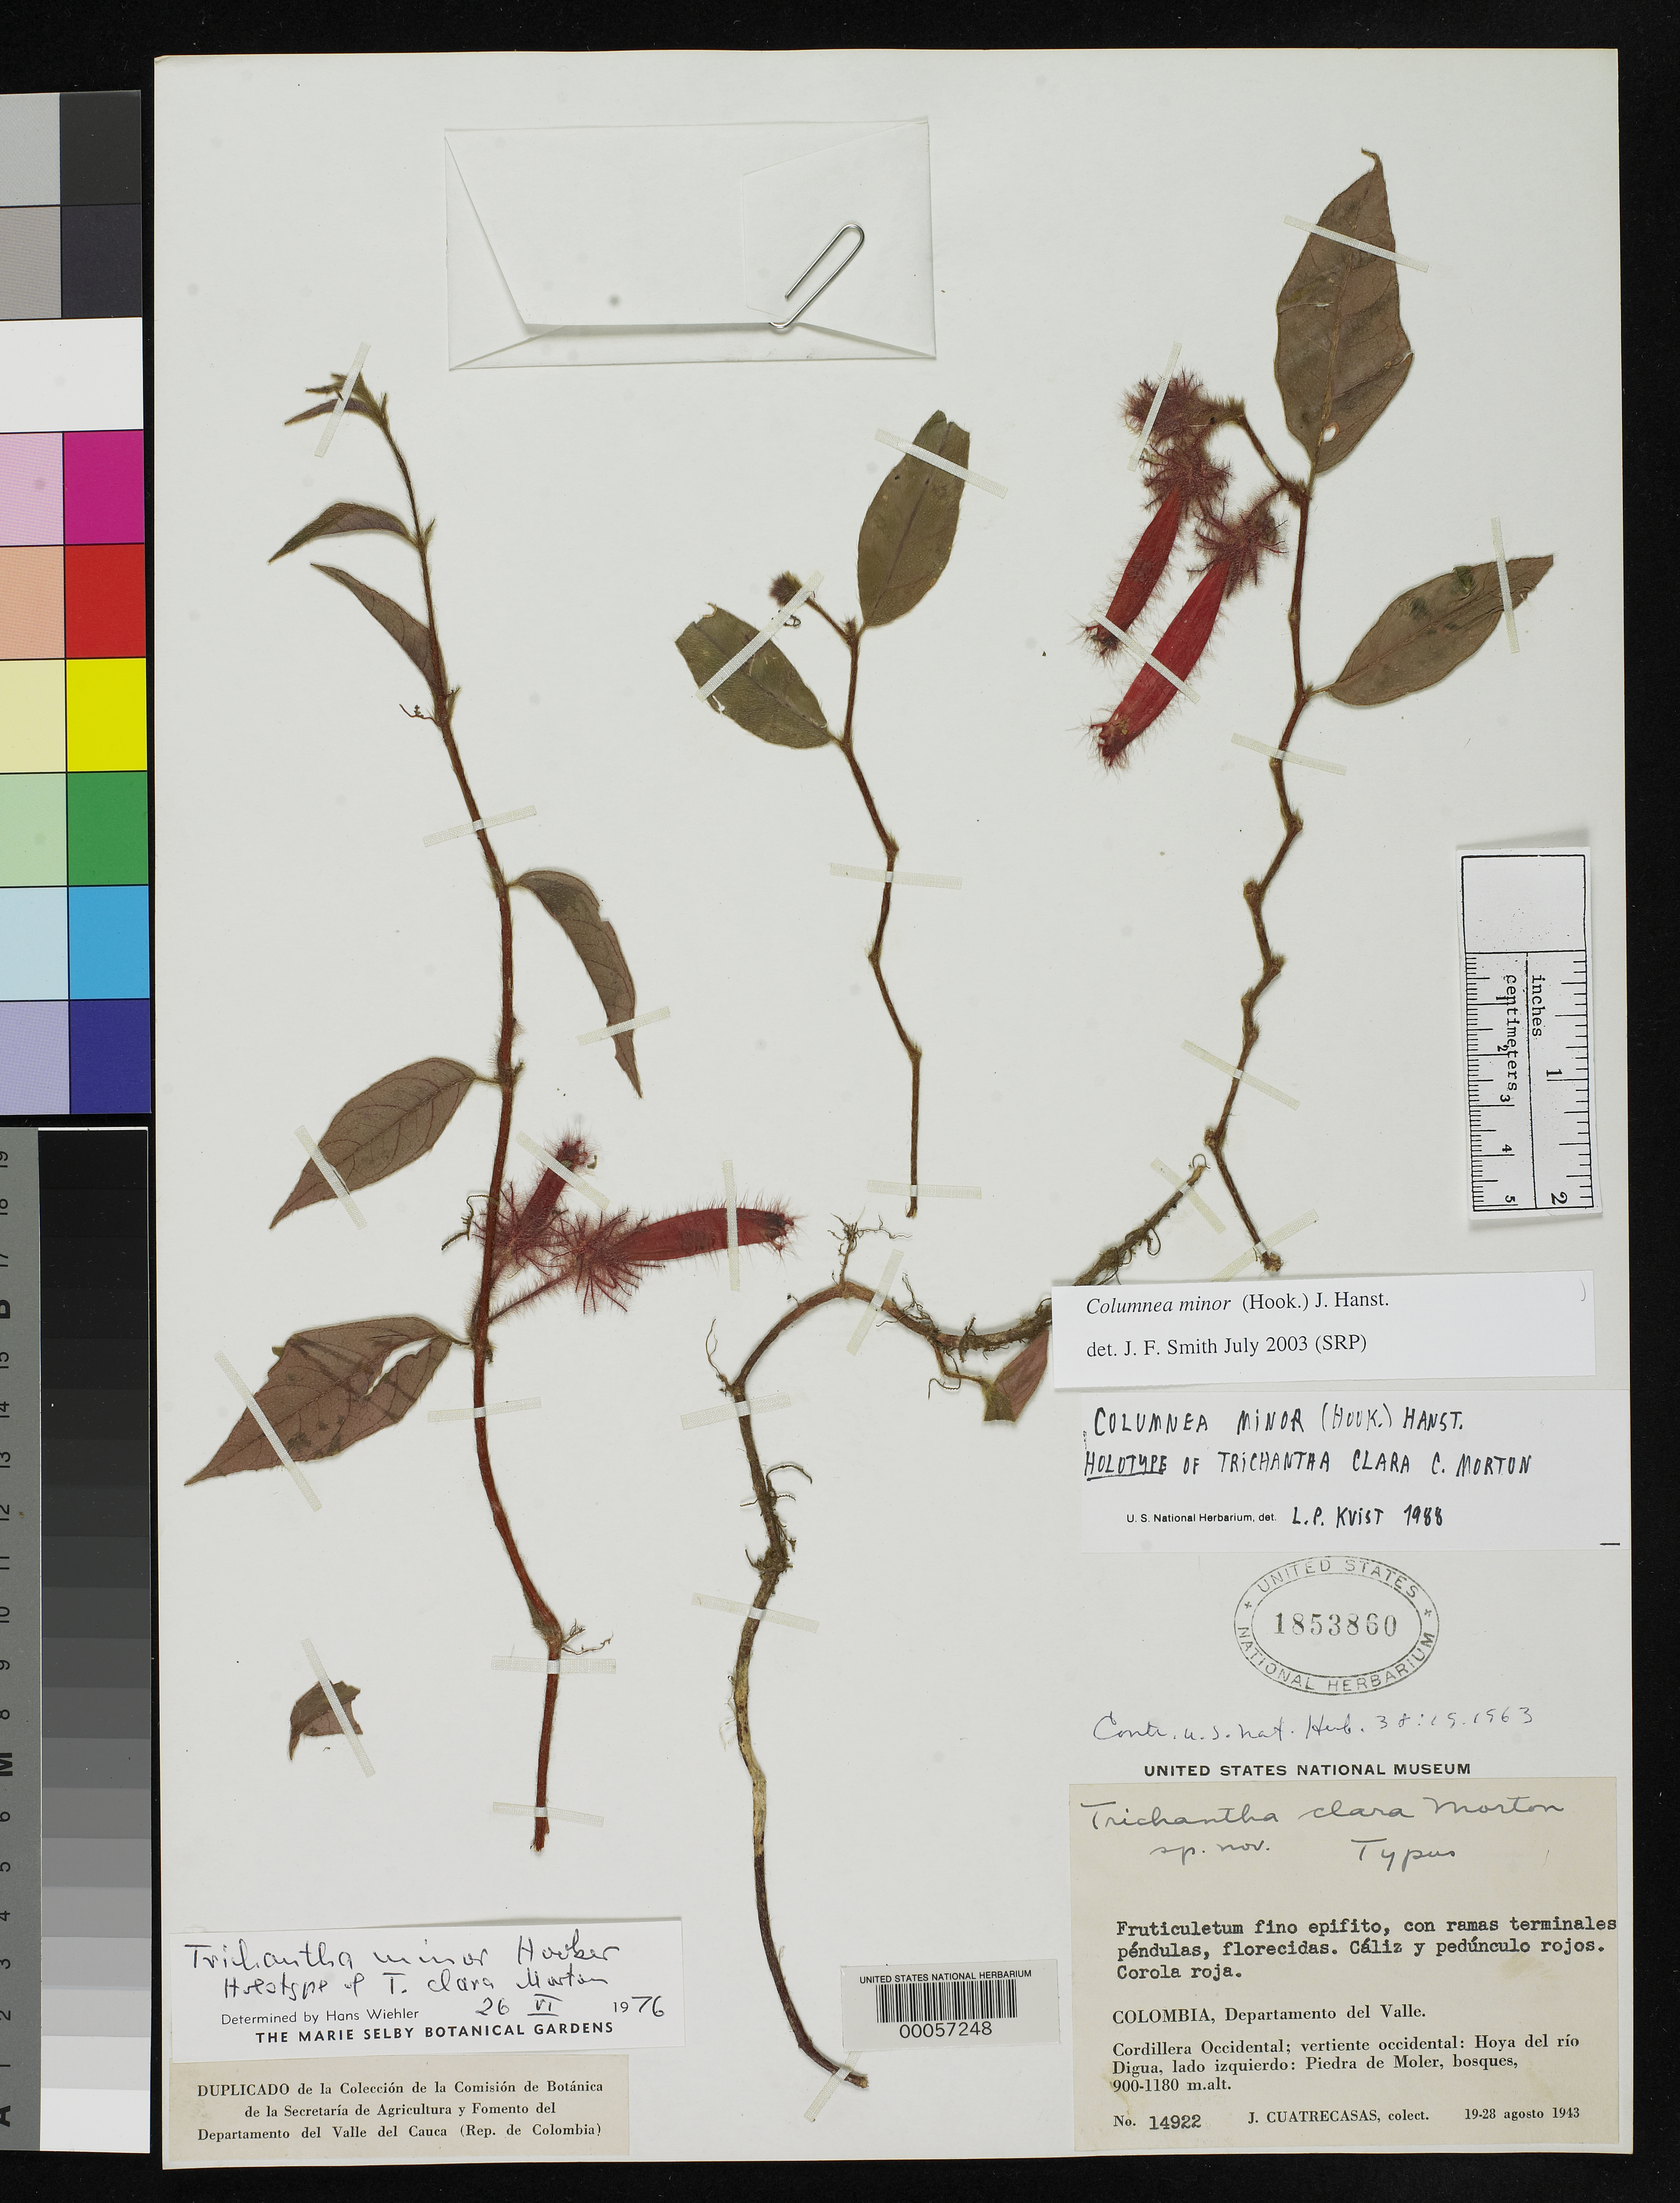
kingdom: Plantae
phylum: Tracheophyta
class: Magnoliopsida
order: Lamiales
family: Gesneriaceae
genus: Trichantha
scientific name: Trichantha clara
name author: C.V. Morton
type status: Holotype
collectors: J. Cuatrecasas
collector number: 14922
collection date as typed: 19 Aug 1943 to 28 Aug 1943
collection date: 1943-08-19/1943-08-28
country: Colombia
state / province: Valle del Cauca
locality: Departamento del Valle. Cordillera Occidental; vertiente occidental: Hoya del río Digua, lado izquierdo: Piedra de Moler.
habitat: Bosques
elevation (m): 900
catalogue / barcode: US 1853860